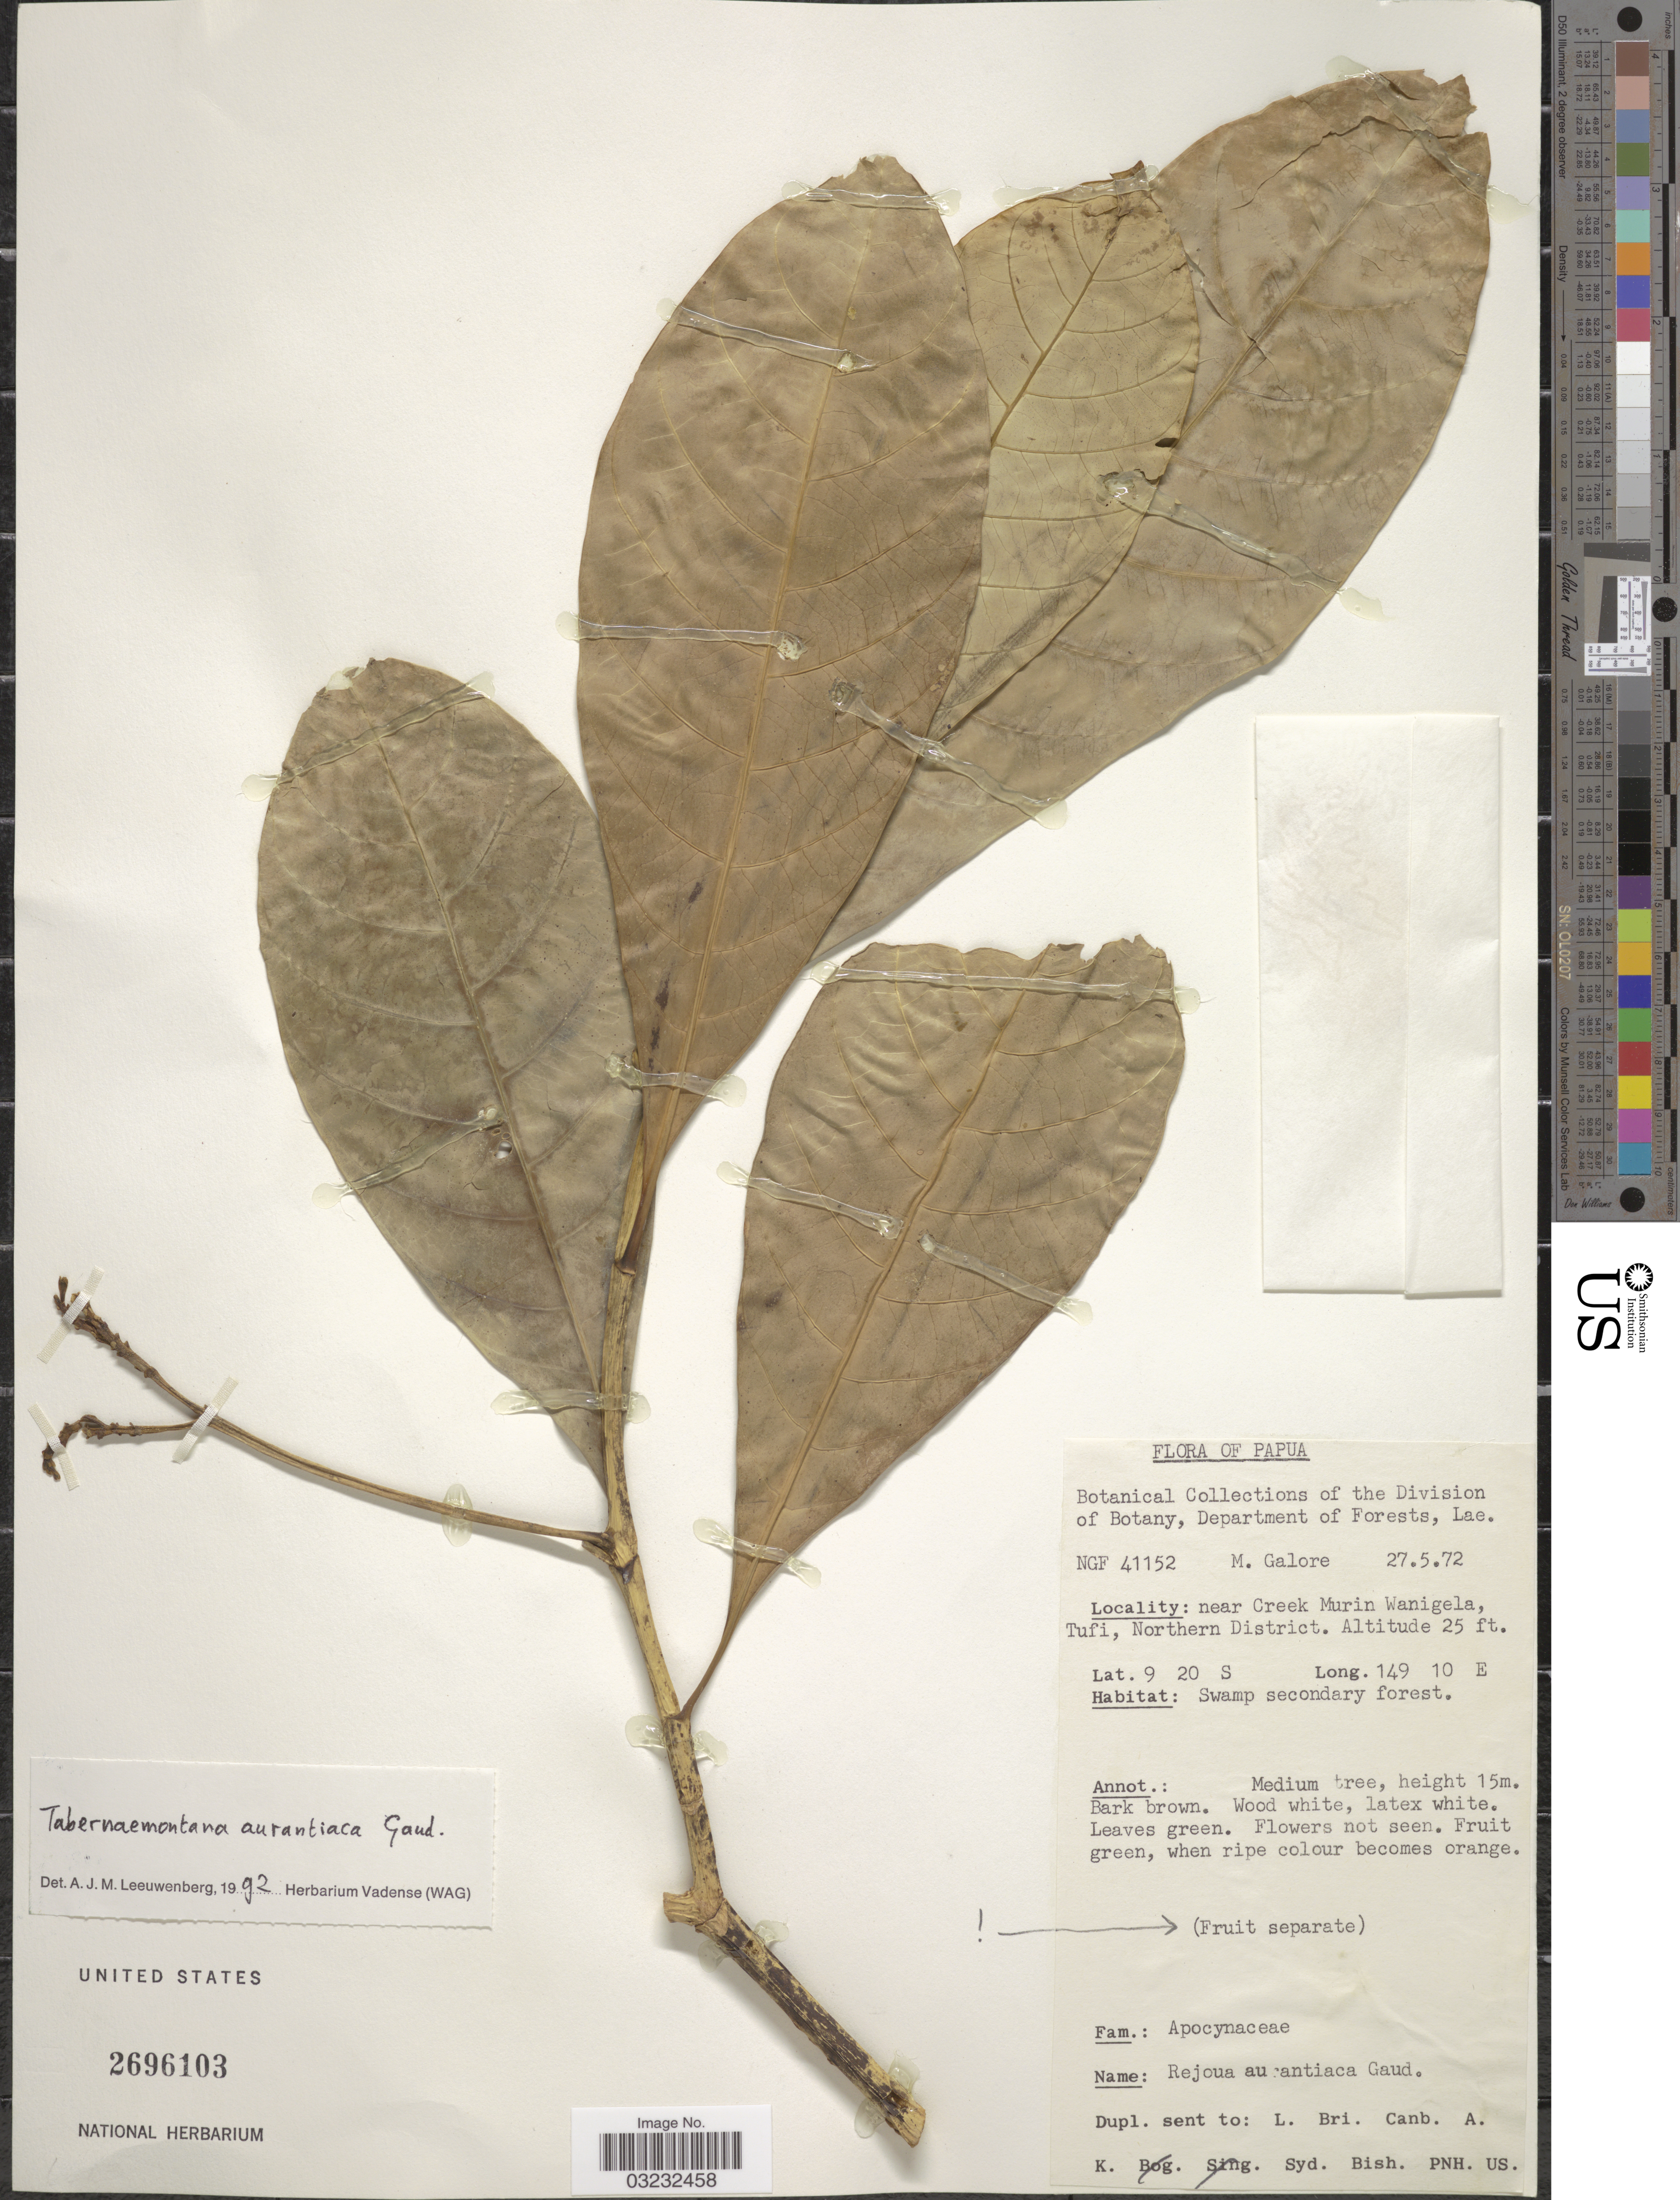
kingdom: Plantae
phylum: Tracheophyta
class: Magnoliopsida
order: Gentianales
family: Apocynaceae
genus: Tabernaemontana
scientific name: Tabernaemontana aurantiaca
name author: Gaudich.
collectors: M. Galore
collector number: NGF41152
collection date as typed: Transcribed d/m/y: 27/5/72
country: Papua New Guinea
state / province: Northern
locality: Near Creek Murin Wanigela, Tufi, Northern District.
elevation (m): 8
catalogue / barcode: US 2696103